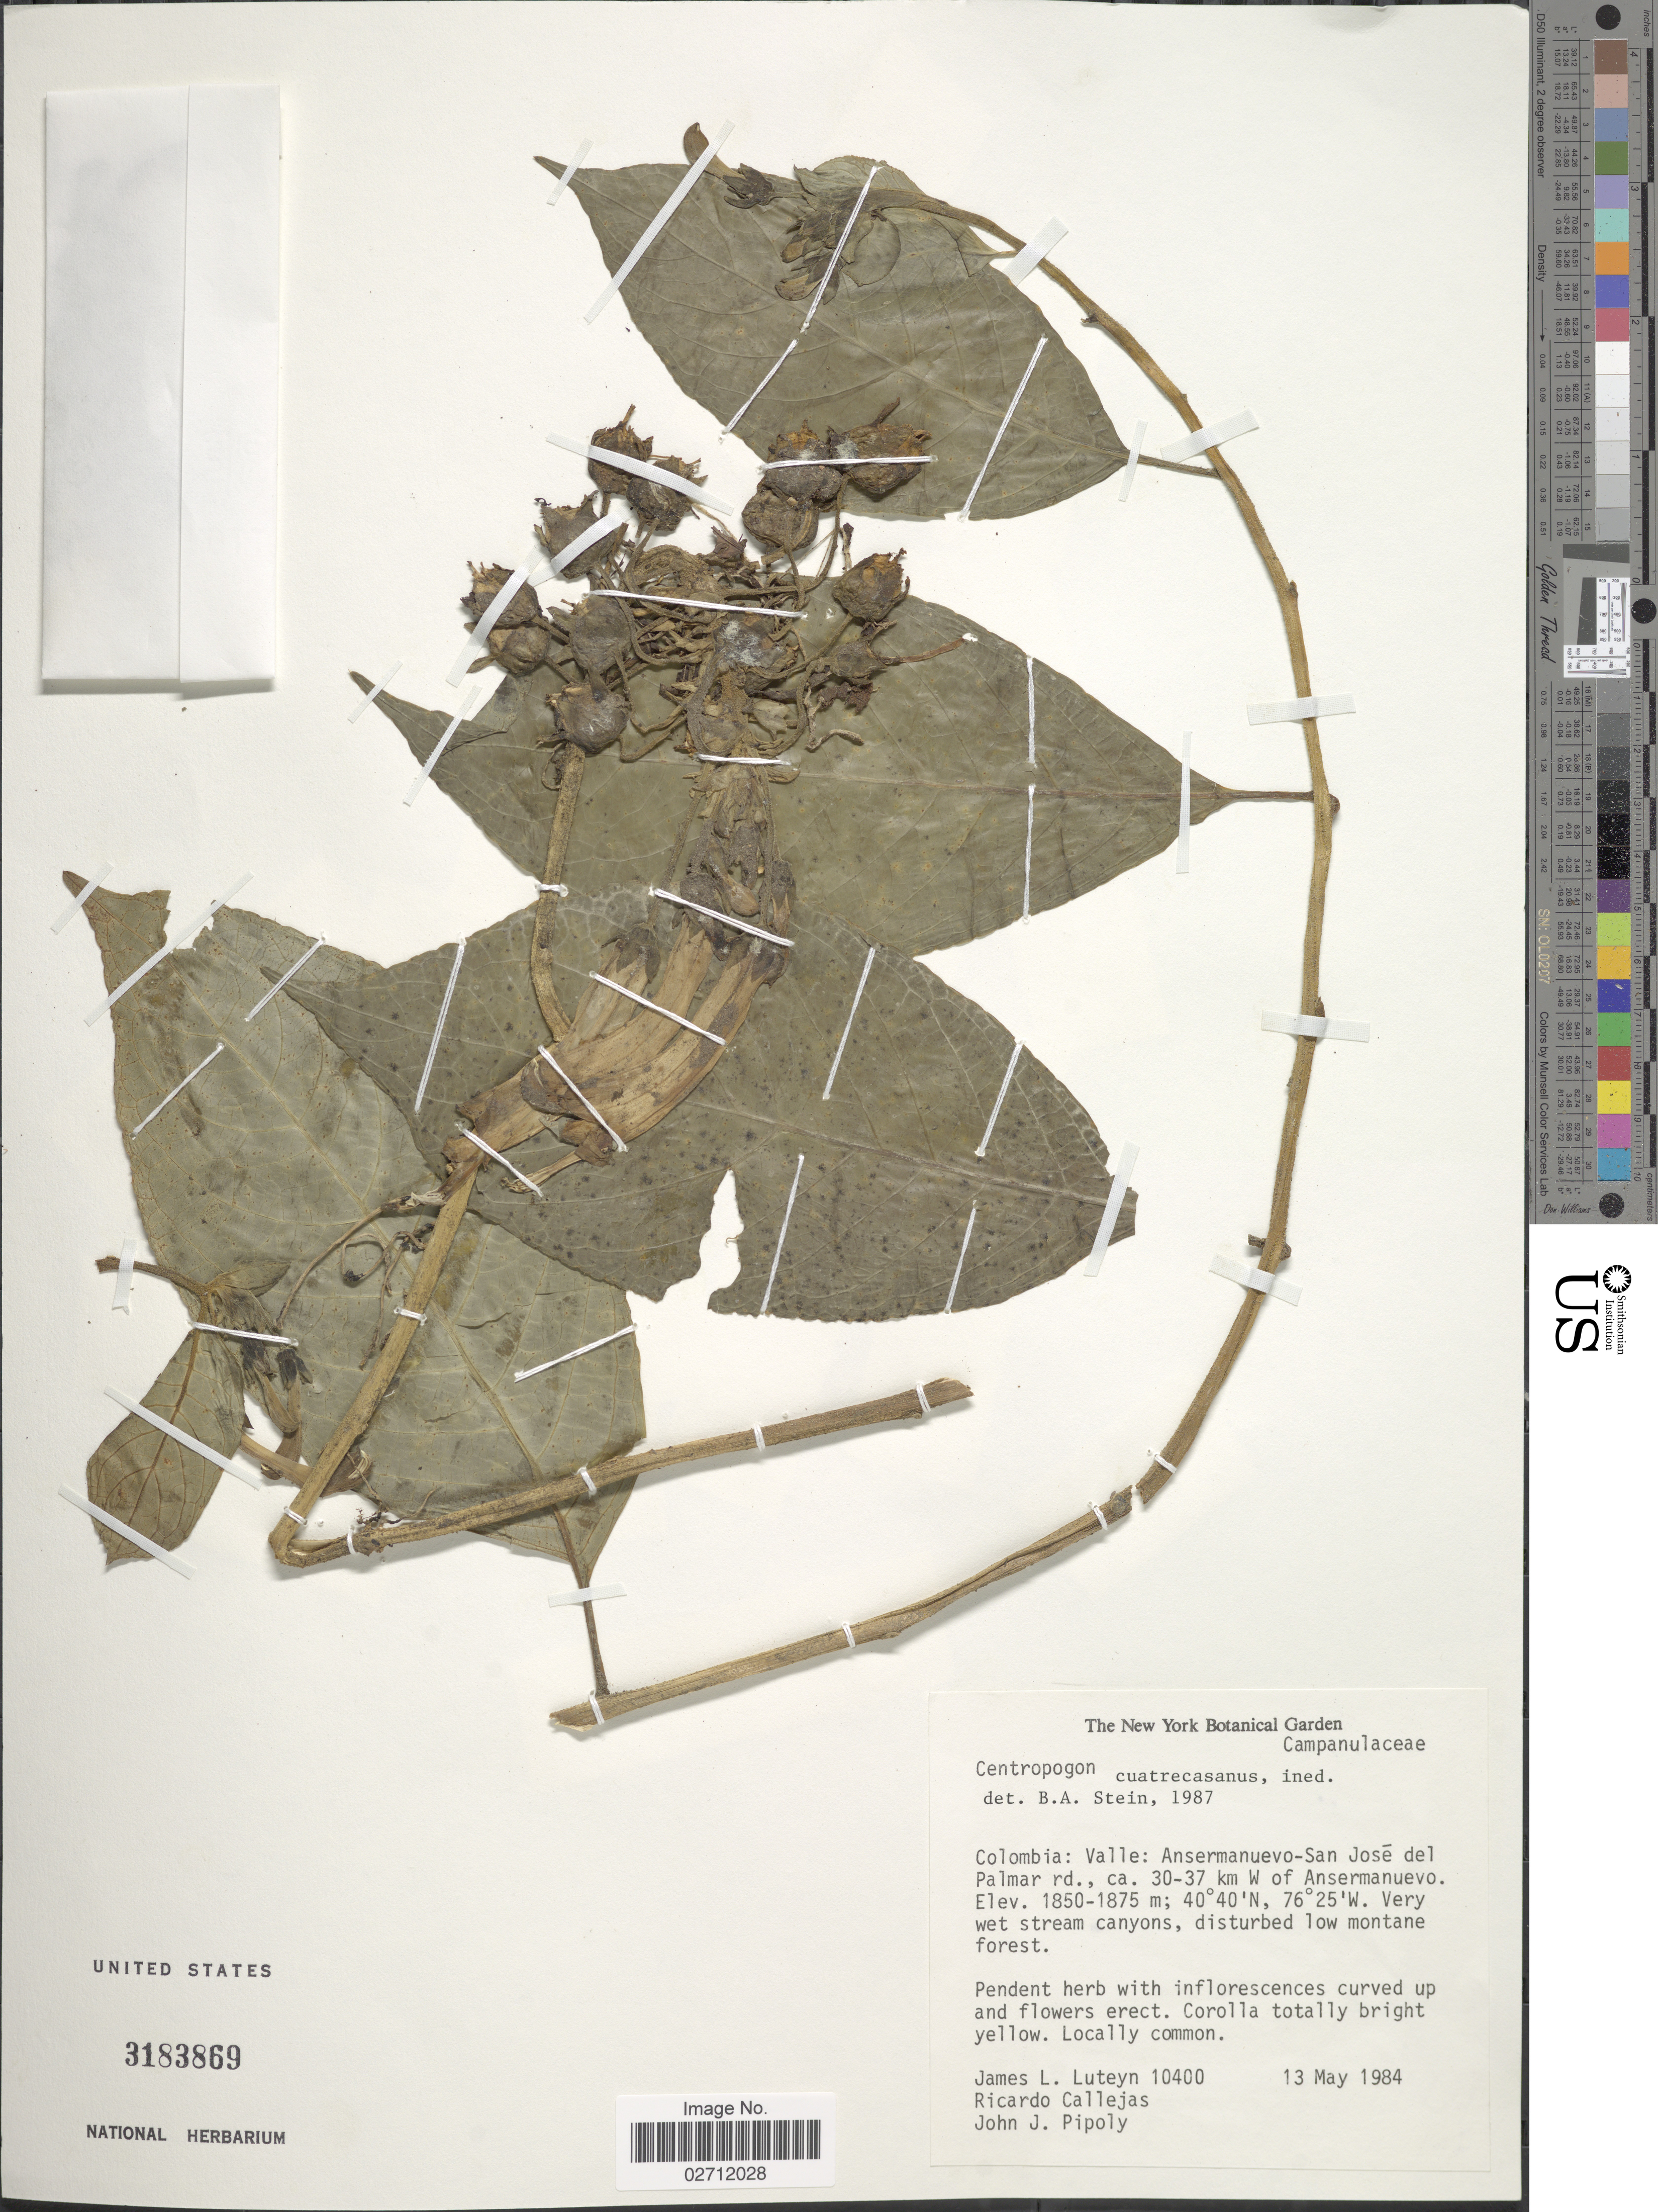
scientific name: unpublished name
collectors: J. L. Luteyn, R. Callejas & J. J. Pipoly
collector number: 10400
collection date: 1984-05-13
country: Colombia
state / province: Valle del Cauca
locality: Valle: Andermanuevo-San Jose del Palmar rd., ca. 30-37 km W of Andermanuevo.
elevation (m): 1850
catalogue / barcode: US 3183869